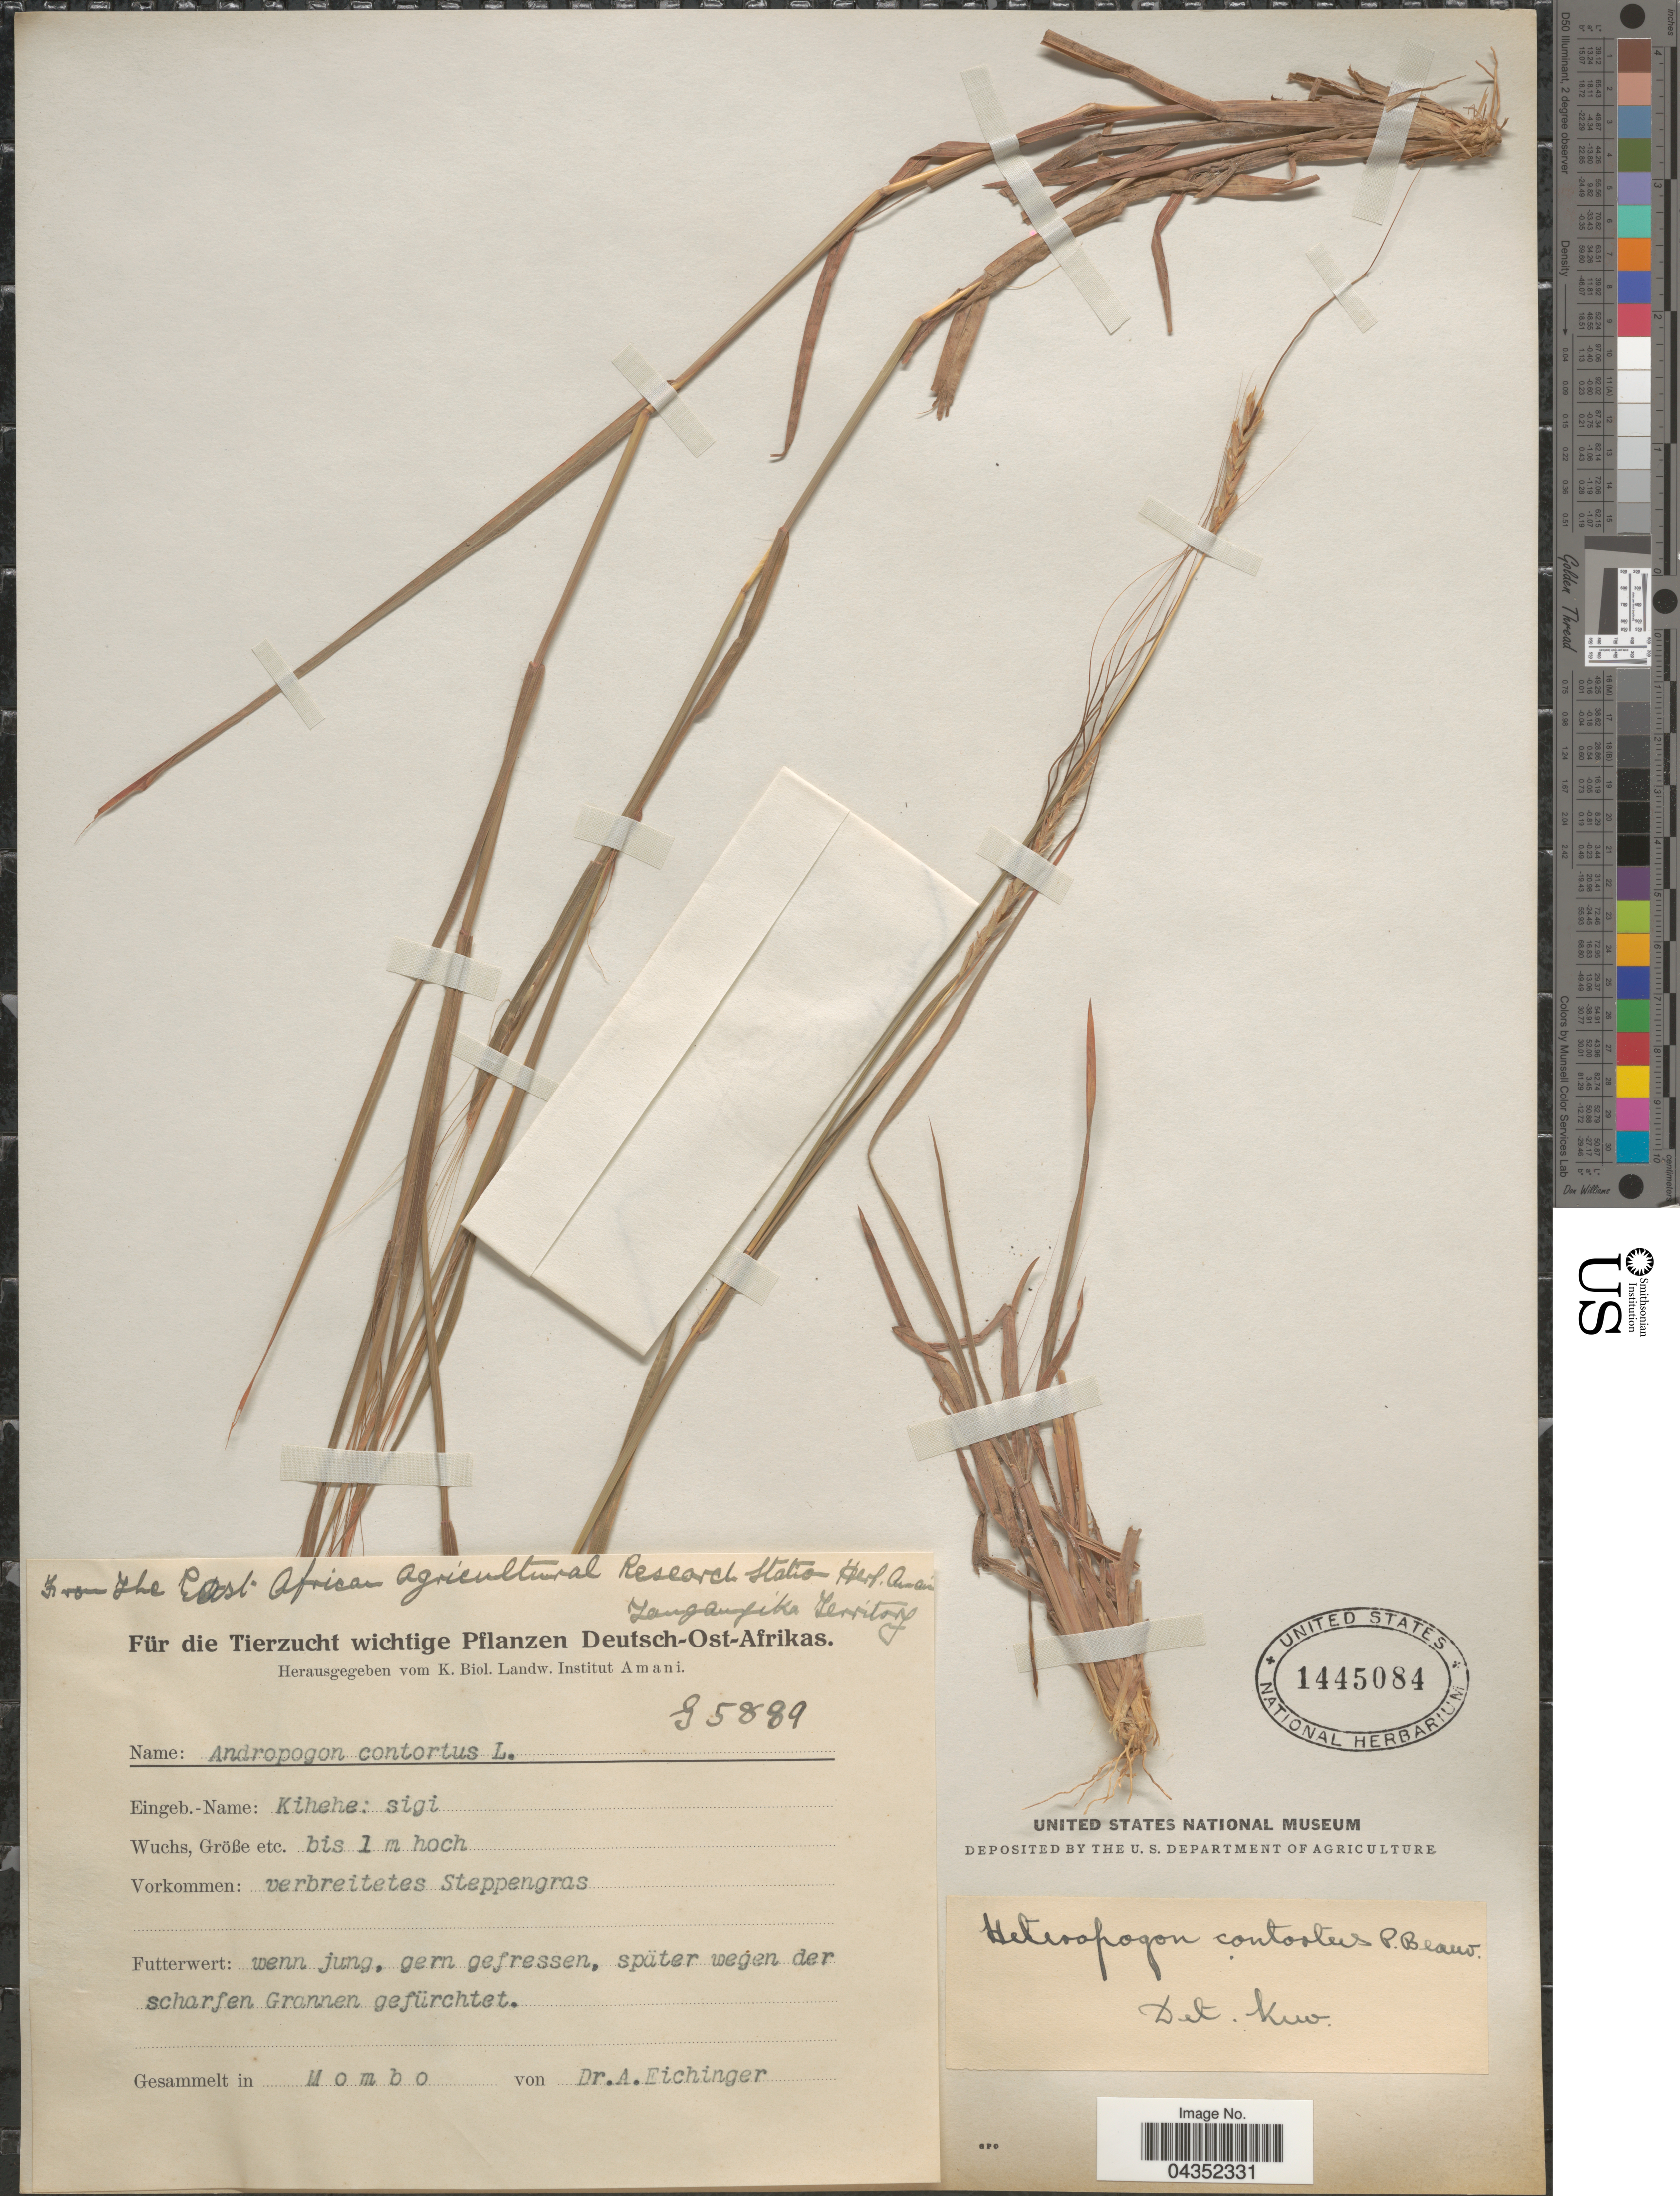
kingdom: Plantae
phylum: Tracheophyta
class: Liliopsida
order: Poales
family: Poaceae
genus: Heteropogon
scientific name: Heteropogon contortus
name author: (L.) P. Beauv. ex Roem. & Schult.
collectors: A. Eichinger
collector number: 95889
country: Tanzania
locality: Deutsch-Ost-Afrikas. In Mombo.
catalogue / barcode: US 1445084